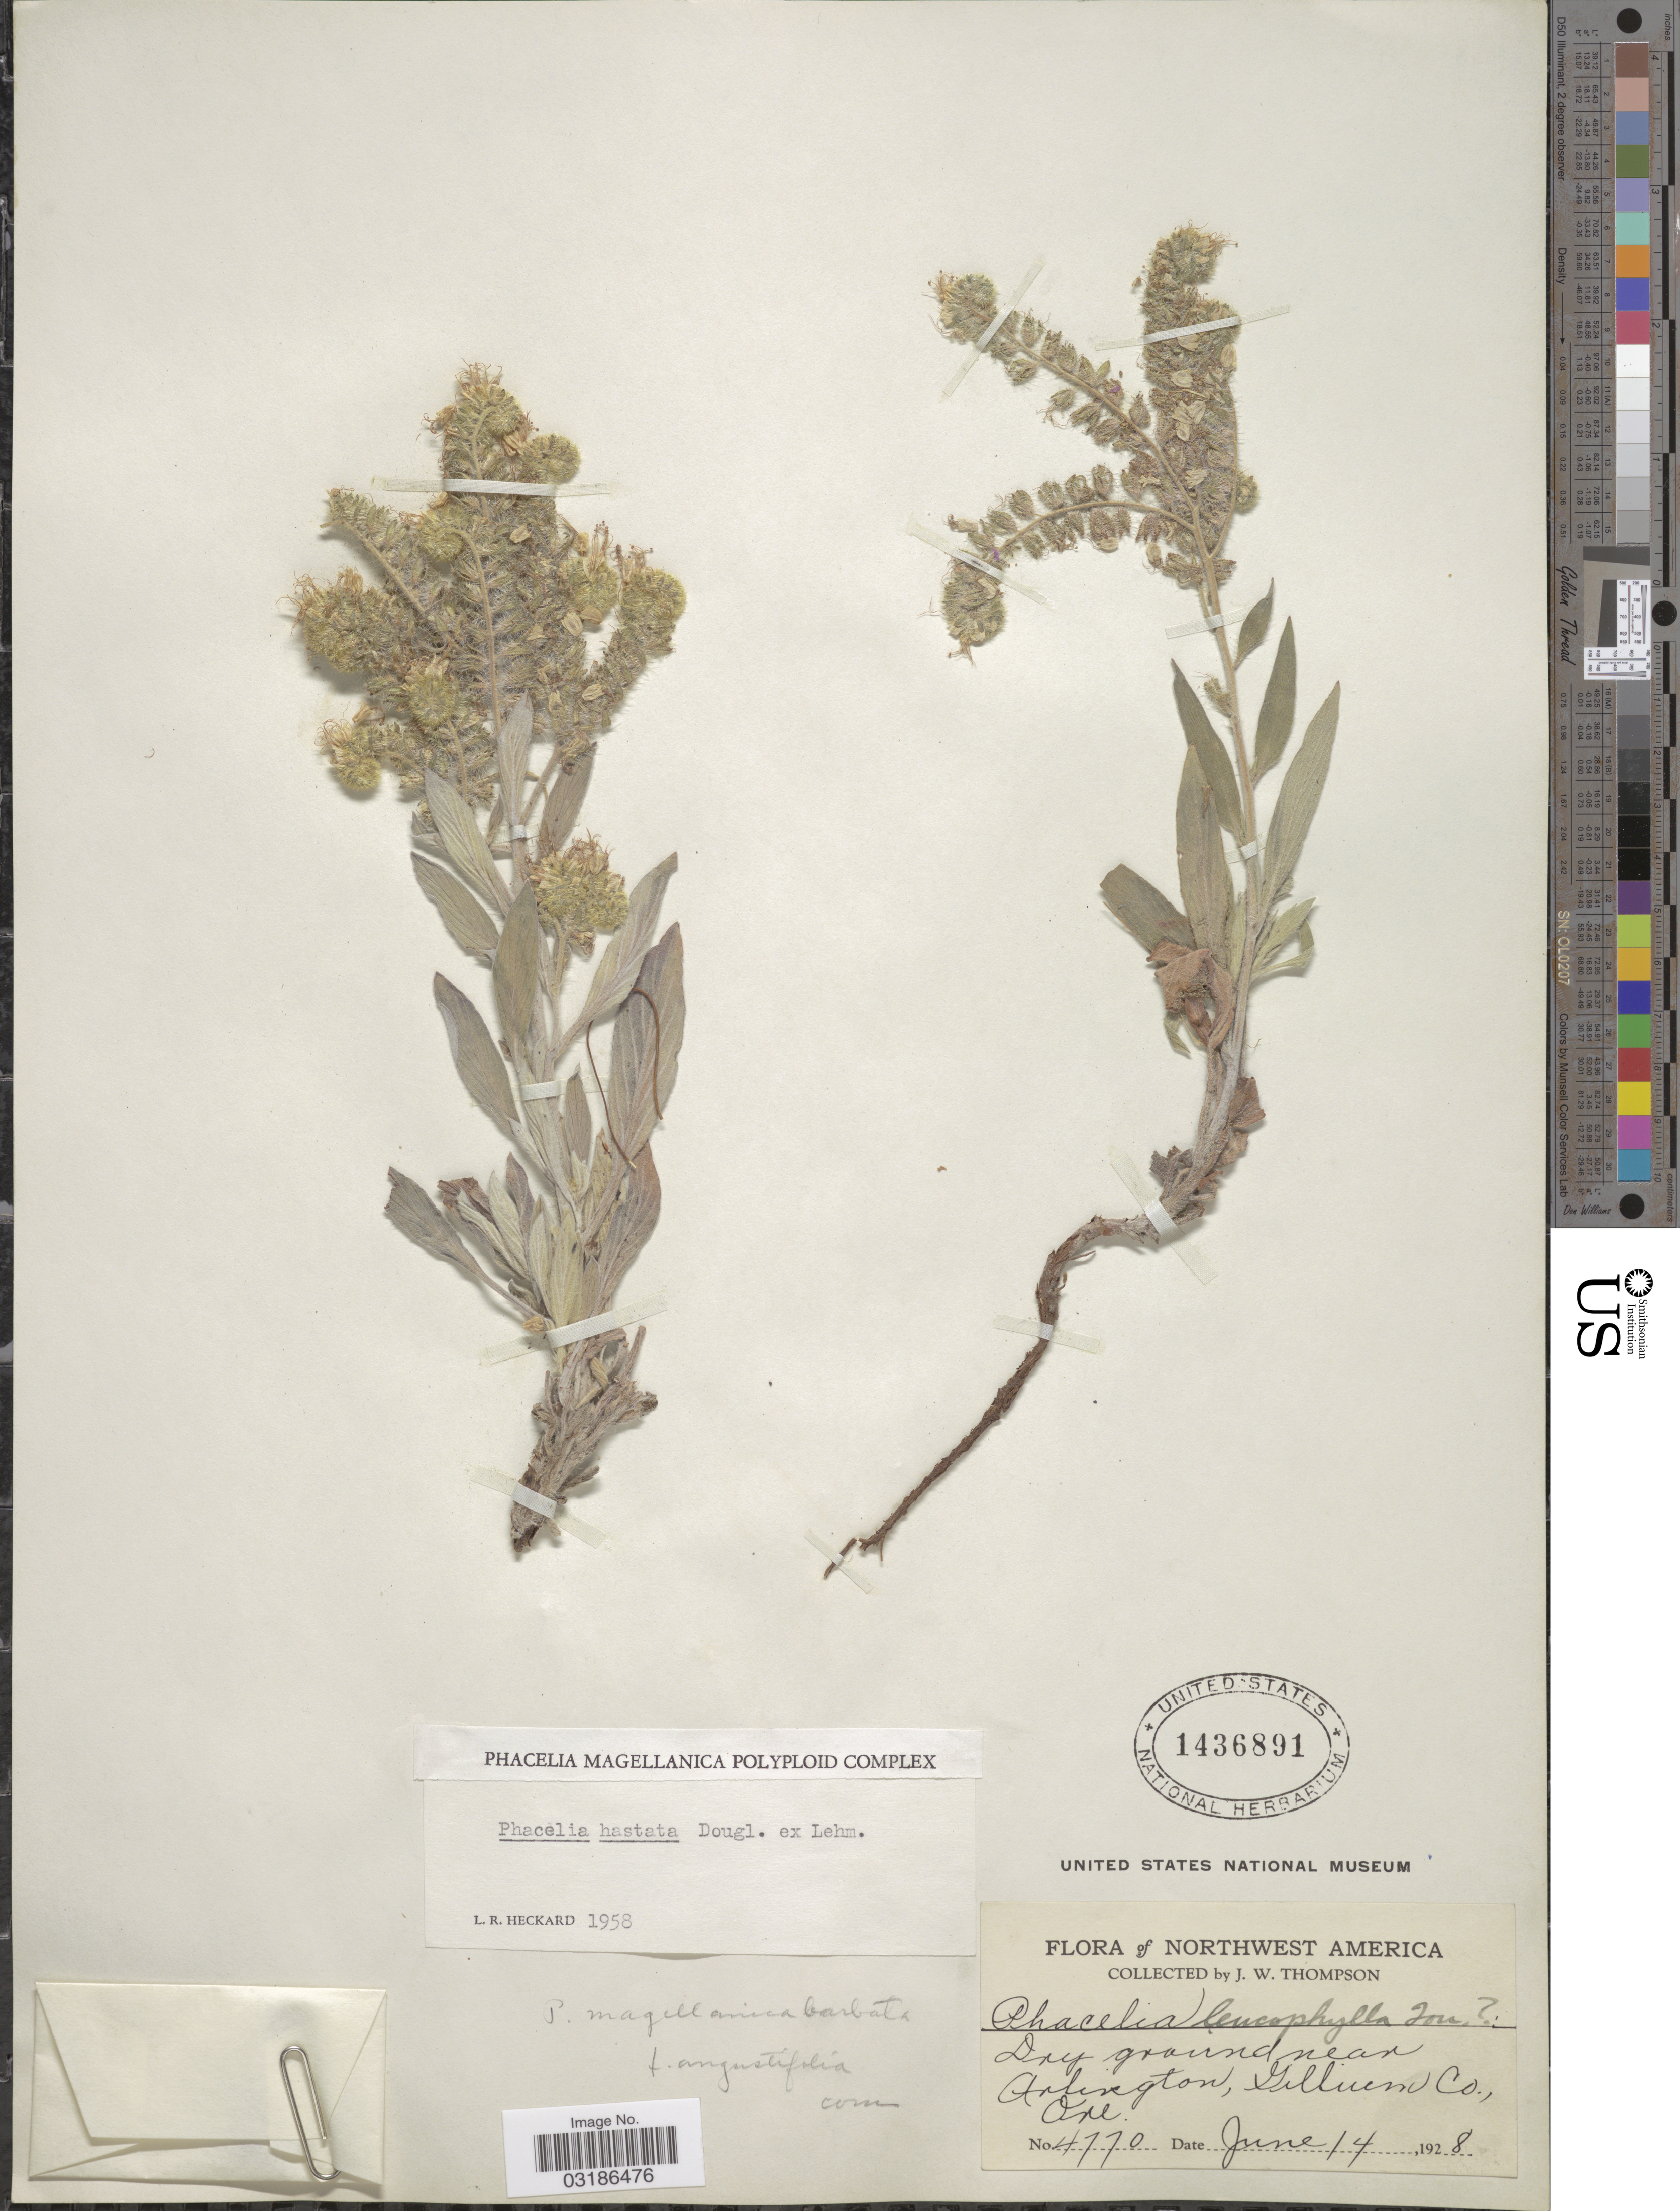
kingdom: Plantae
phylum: Tracheophyta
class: Magnoliopsida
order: Boraginales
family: Hydrophyllaceae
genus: Phacelia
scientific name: Phacelia hastata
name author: Douglas ex Lehm.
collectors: J. Thompson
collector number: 4770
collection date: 1928-06-14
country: United States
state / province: Oregon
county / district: Gilliam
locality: Northwest America, Dry ground near Arlington, Gilliam Co.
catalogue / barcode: US 1436891